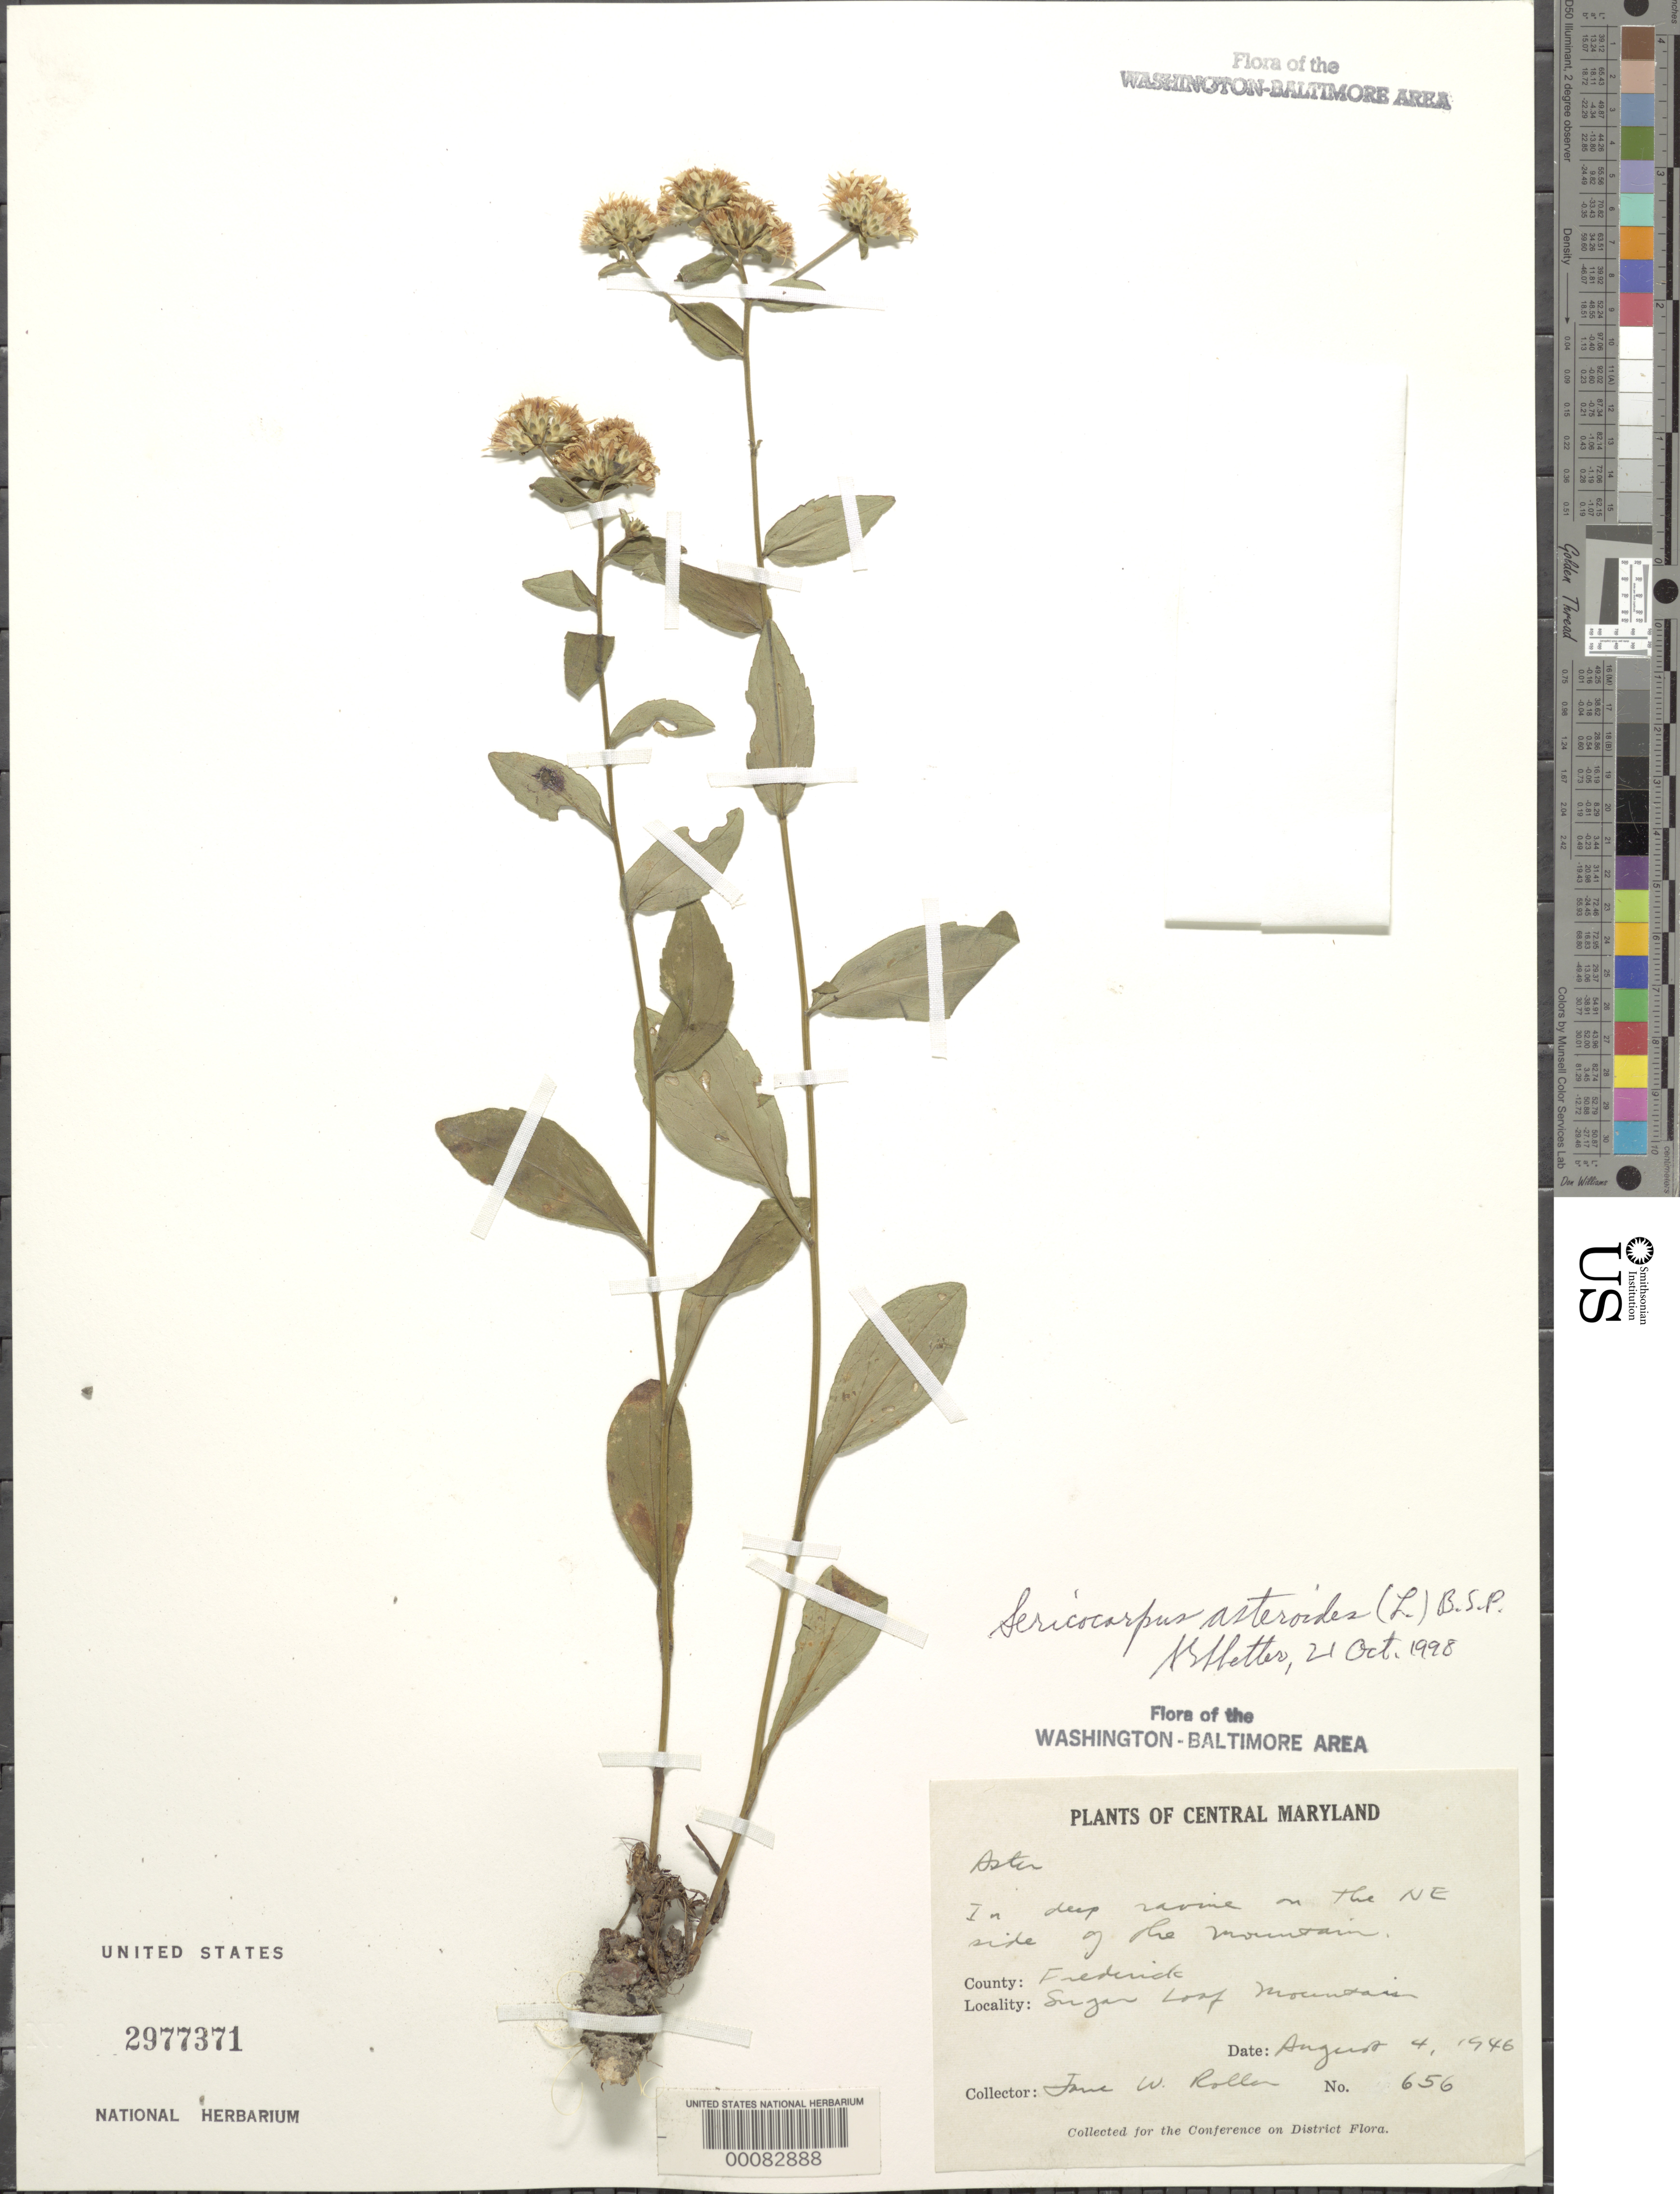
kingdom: Plantae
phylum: Tracheophyta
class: Magnoliopsida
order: Asterales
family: Asteraceae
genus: Sericocarpus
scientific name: Sericocarpus asteroides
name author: (L.) Britton, Stearns & Poggenb.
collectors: J. W. Roller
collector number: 656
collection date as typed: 04 Aug 1946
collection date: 1946-08-04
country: United States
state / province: Maryland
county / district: Frederick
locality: NE side of Sugar Loaf Mountain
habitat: Deep ravine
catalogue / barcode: US 2977371